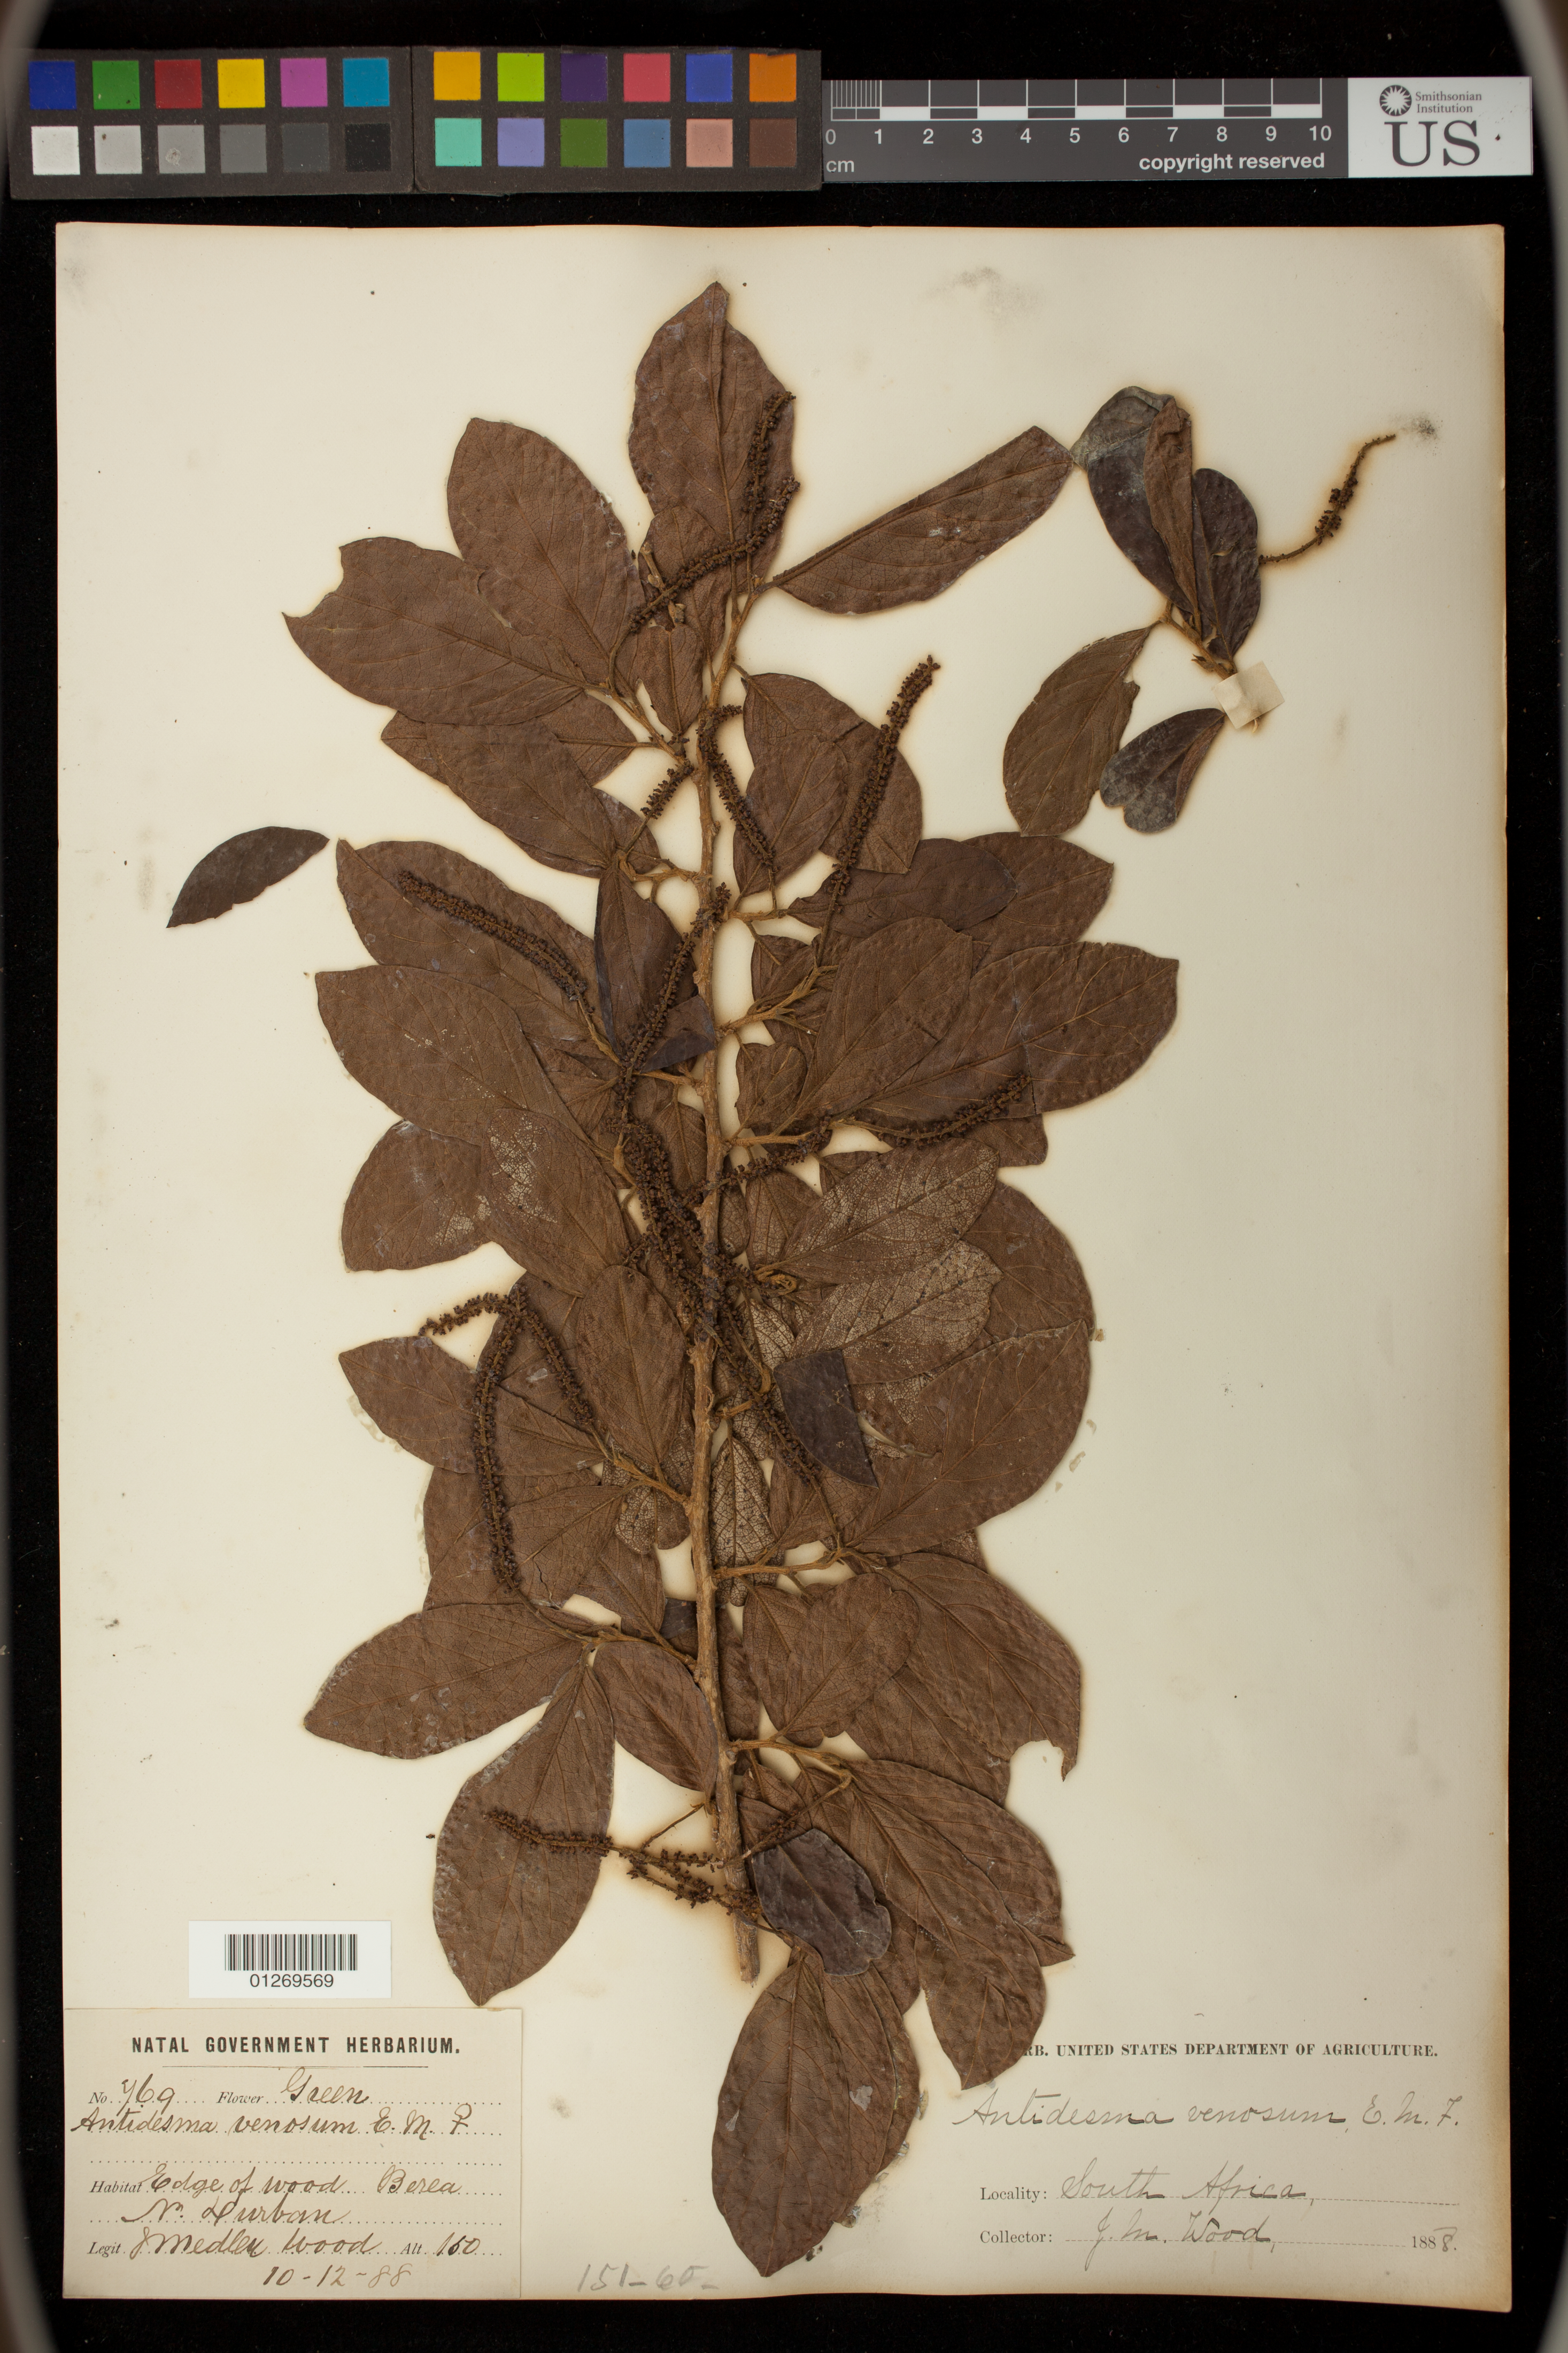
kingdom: Plantae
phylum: Tracheophyta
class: Magnoliopsida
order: Malpighiales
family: Phyllanthaceae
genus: Antidesma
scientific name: Antidesma venosum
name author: E. Mey. ex Tul.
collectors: J. M. Wood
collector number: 469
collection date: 1888-10-12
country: South Africa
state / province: KwaZulu-Natal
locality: Berea